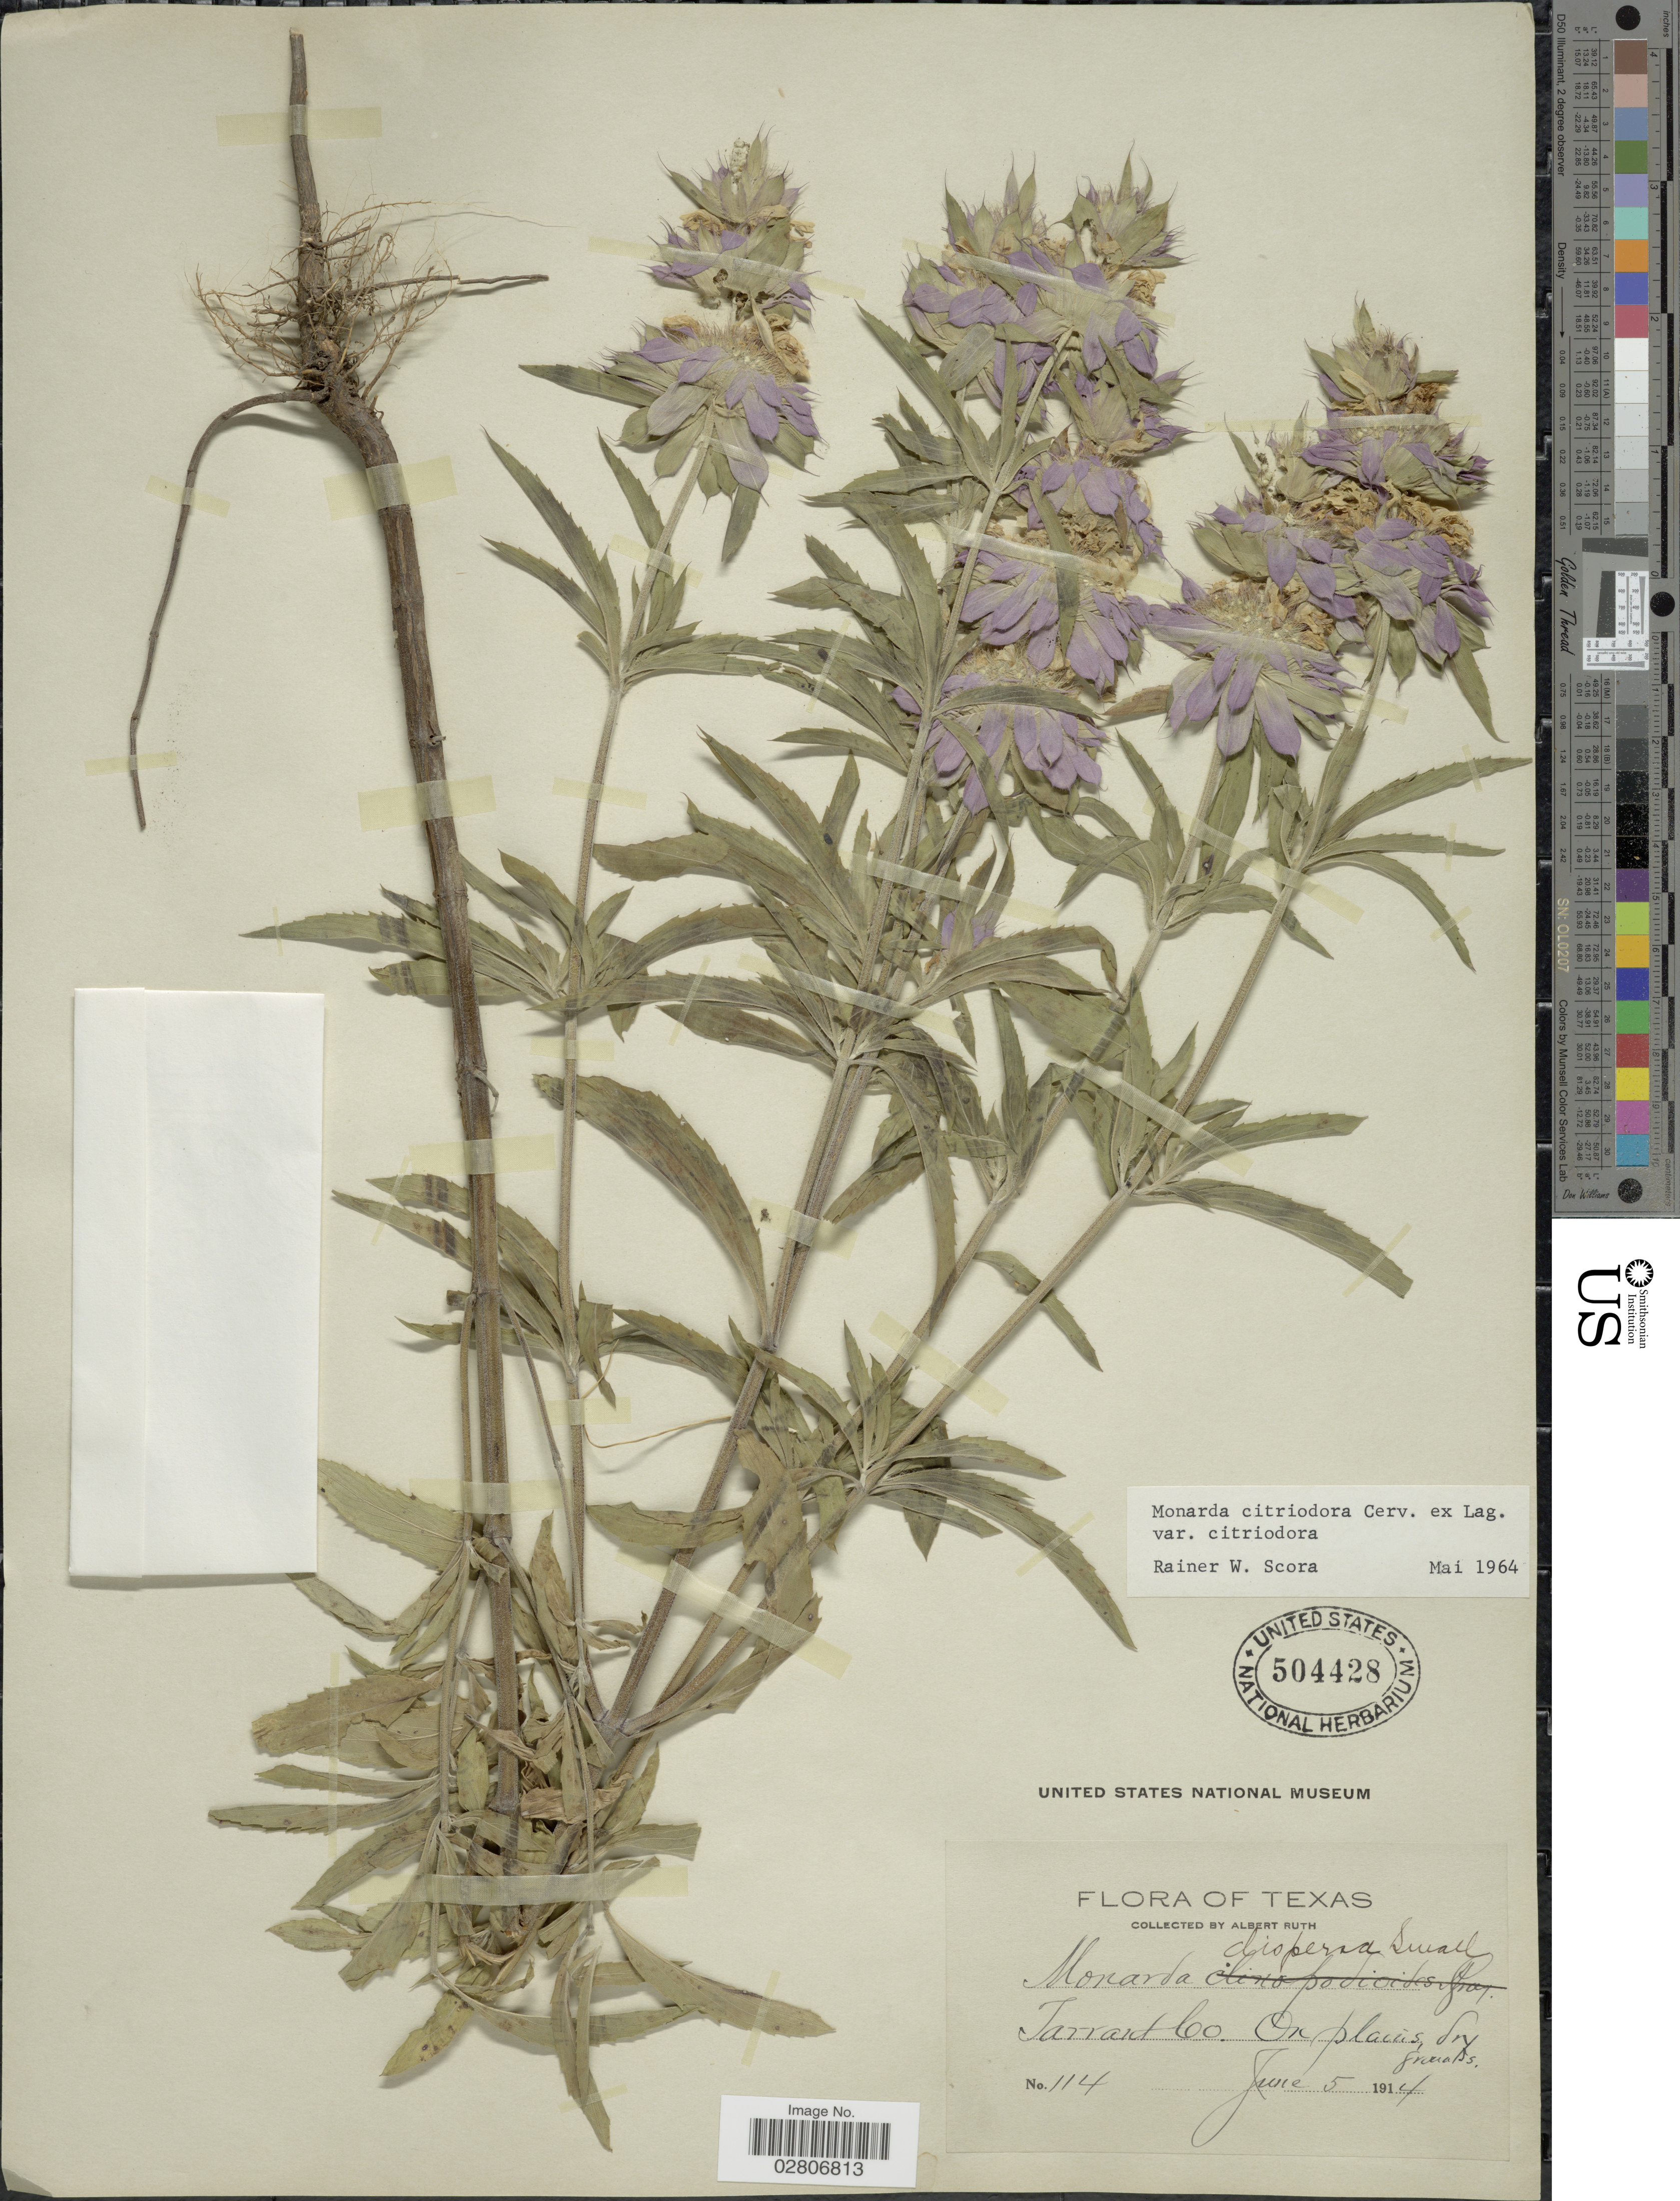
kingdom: Plantae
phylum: Tracheophyta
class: Magnoliopsida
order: Lamiales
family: Lamiaceae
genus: Monarda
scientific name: Monarda citriodora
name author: Cerv. ex Lag.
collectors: A. Ruth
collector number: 114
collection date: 1914-06-05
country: United States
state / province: Texas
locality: Tarrant Co.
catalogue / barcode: US 504428